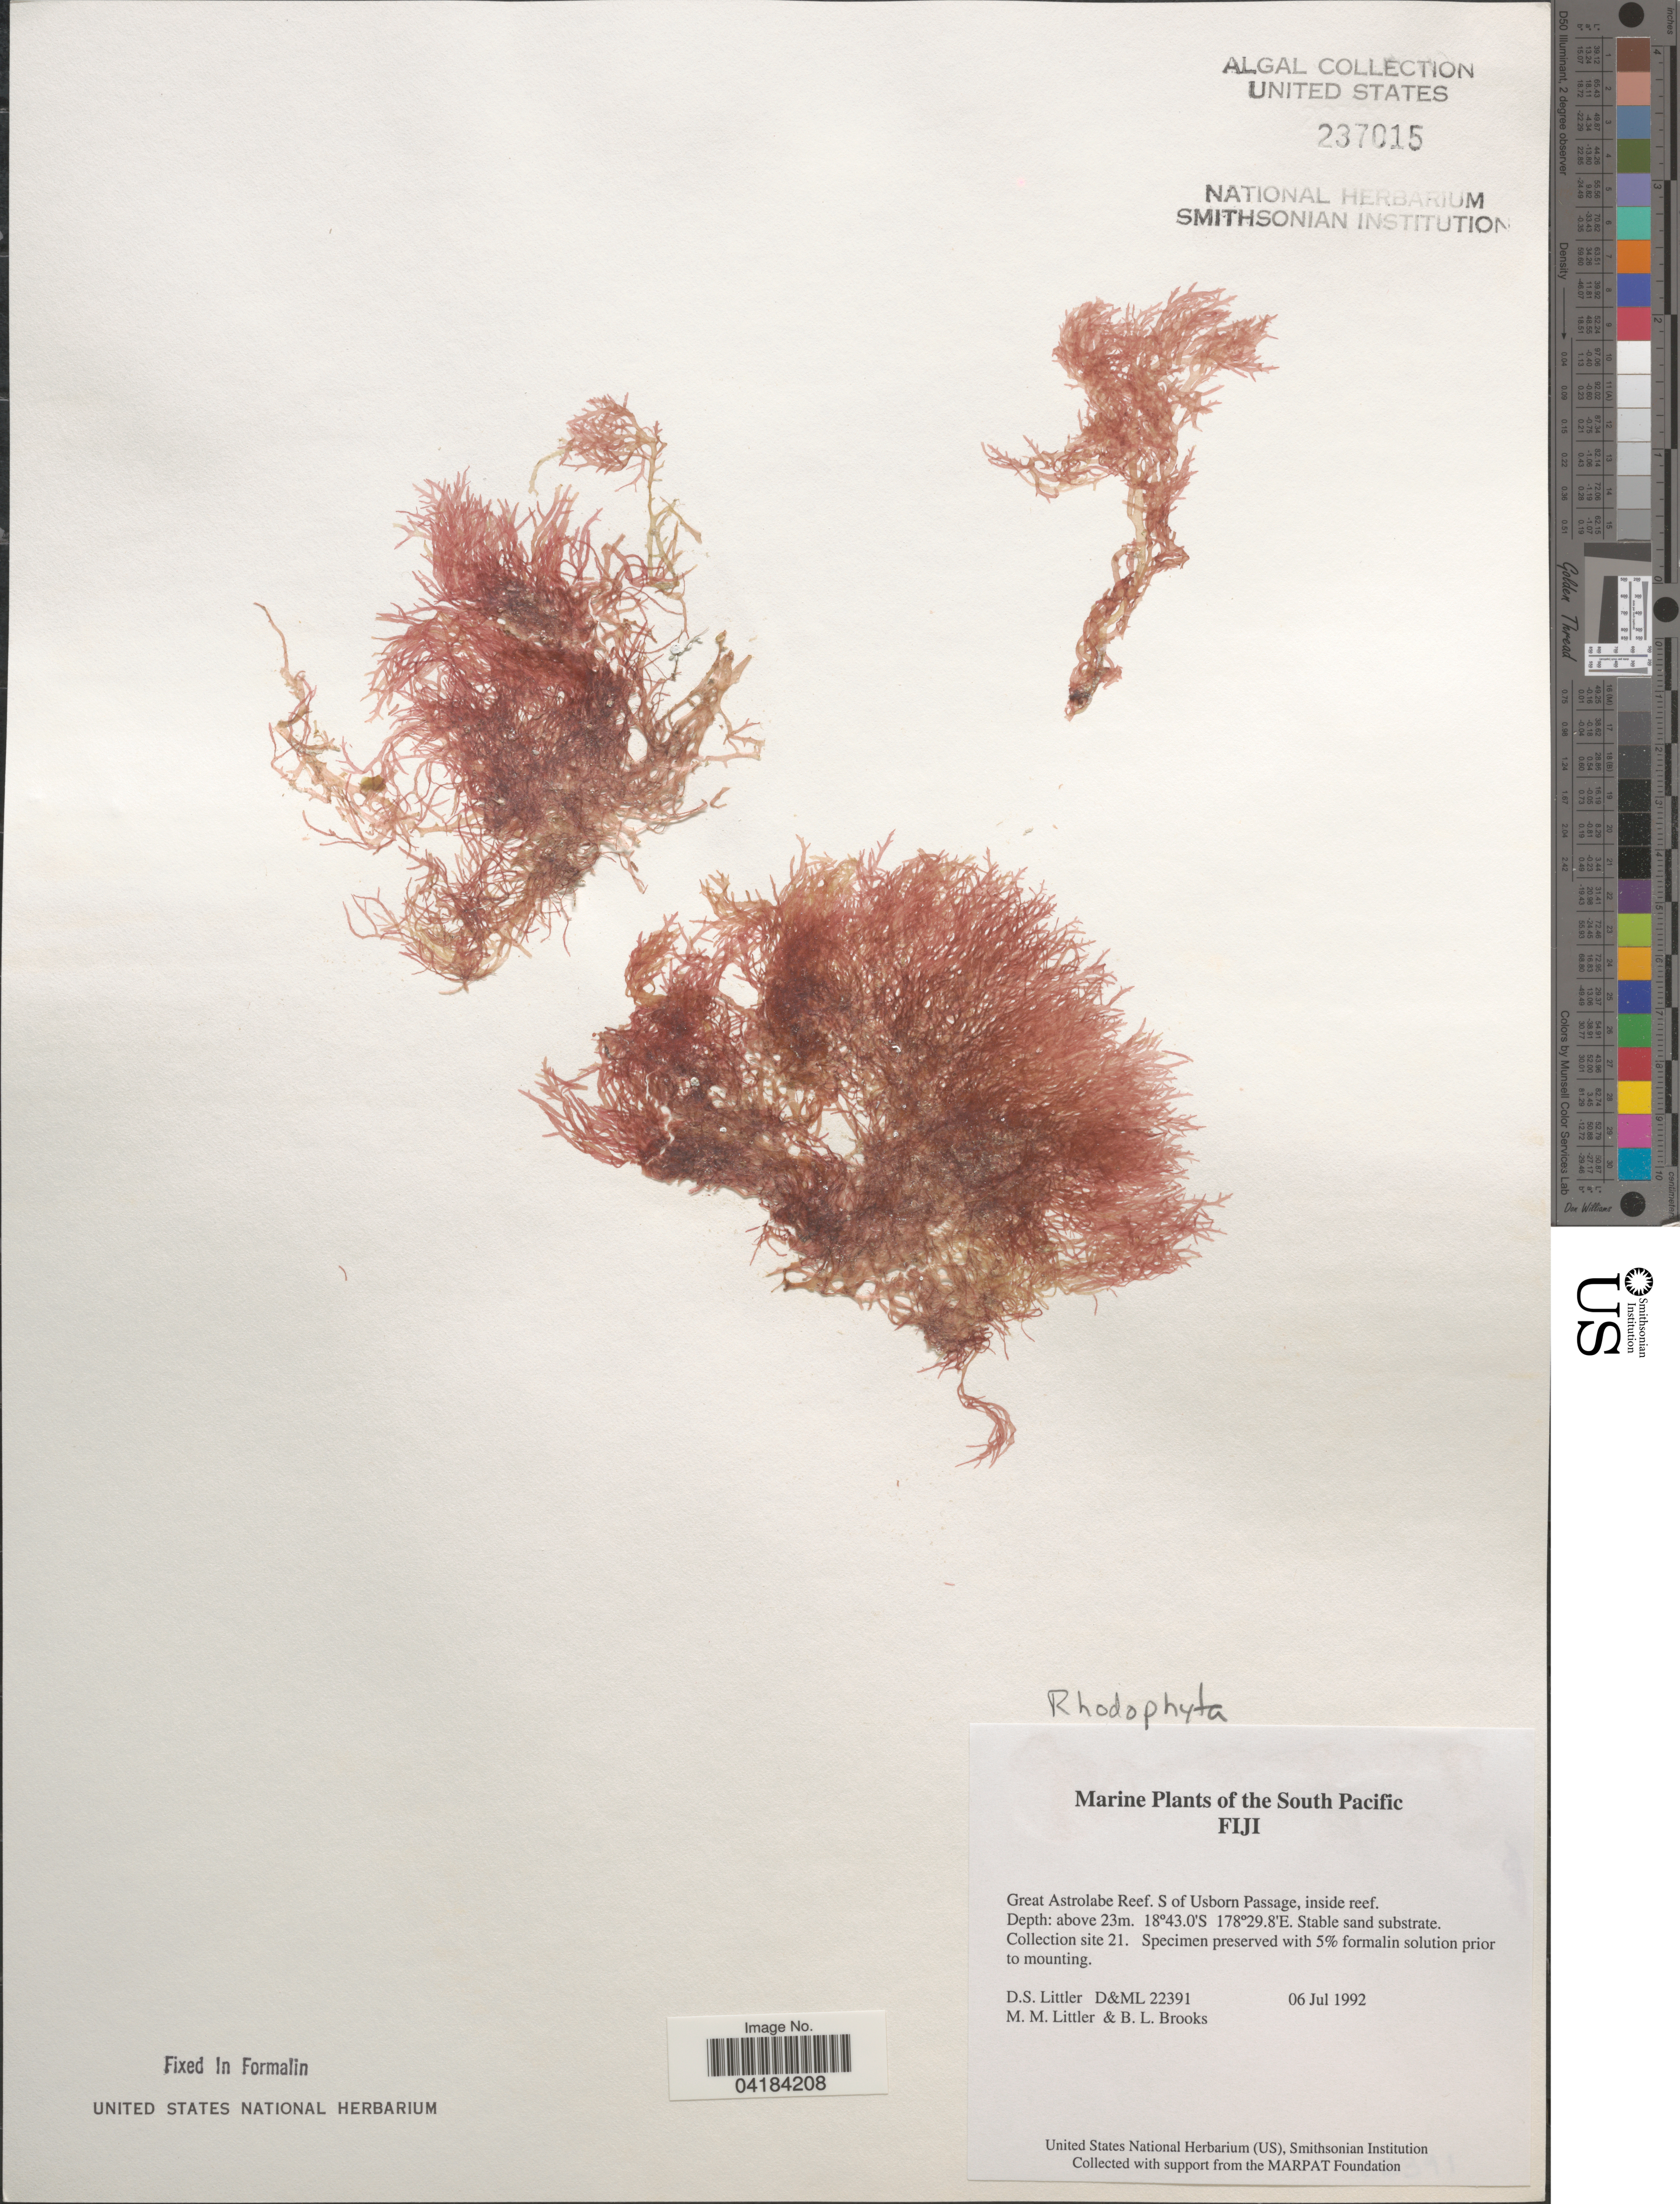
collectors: D. S. Littler & B. Brooks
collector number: D&ML22391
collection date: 1992-07-06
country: Fiji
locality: The South Pacific. Great Astrolabe Reef. S of Usborn Passage, inside reef. Collection site 21.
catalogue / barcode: US 237015